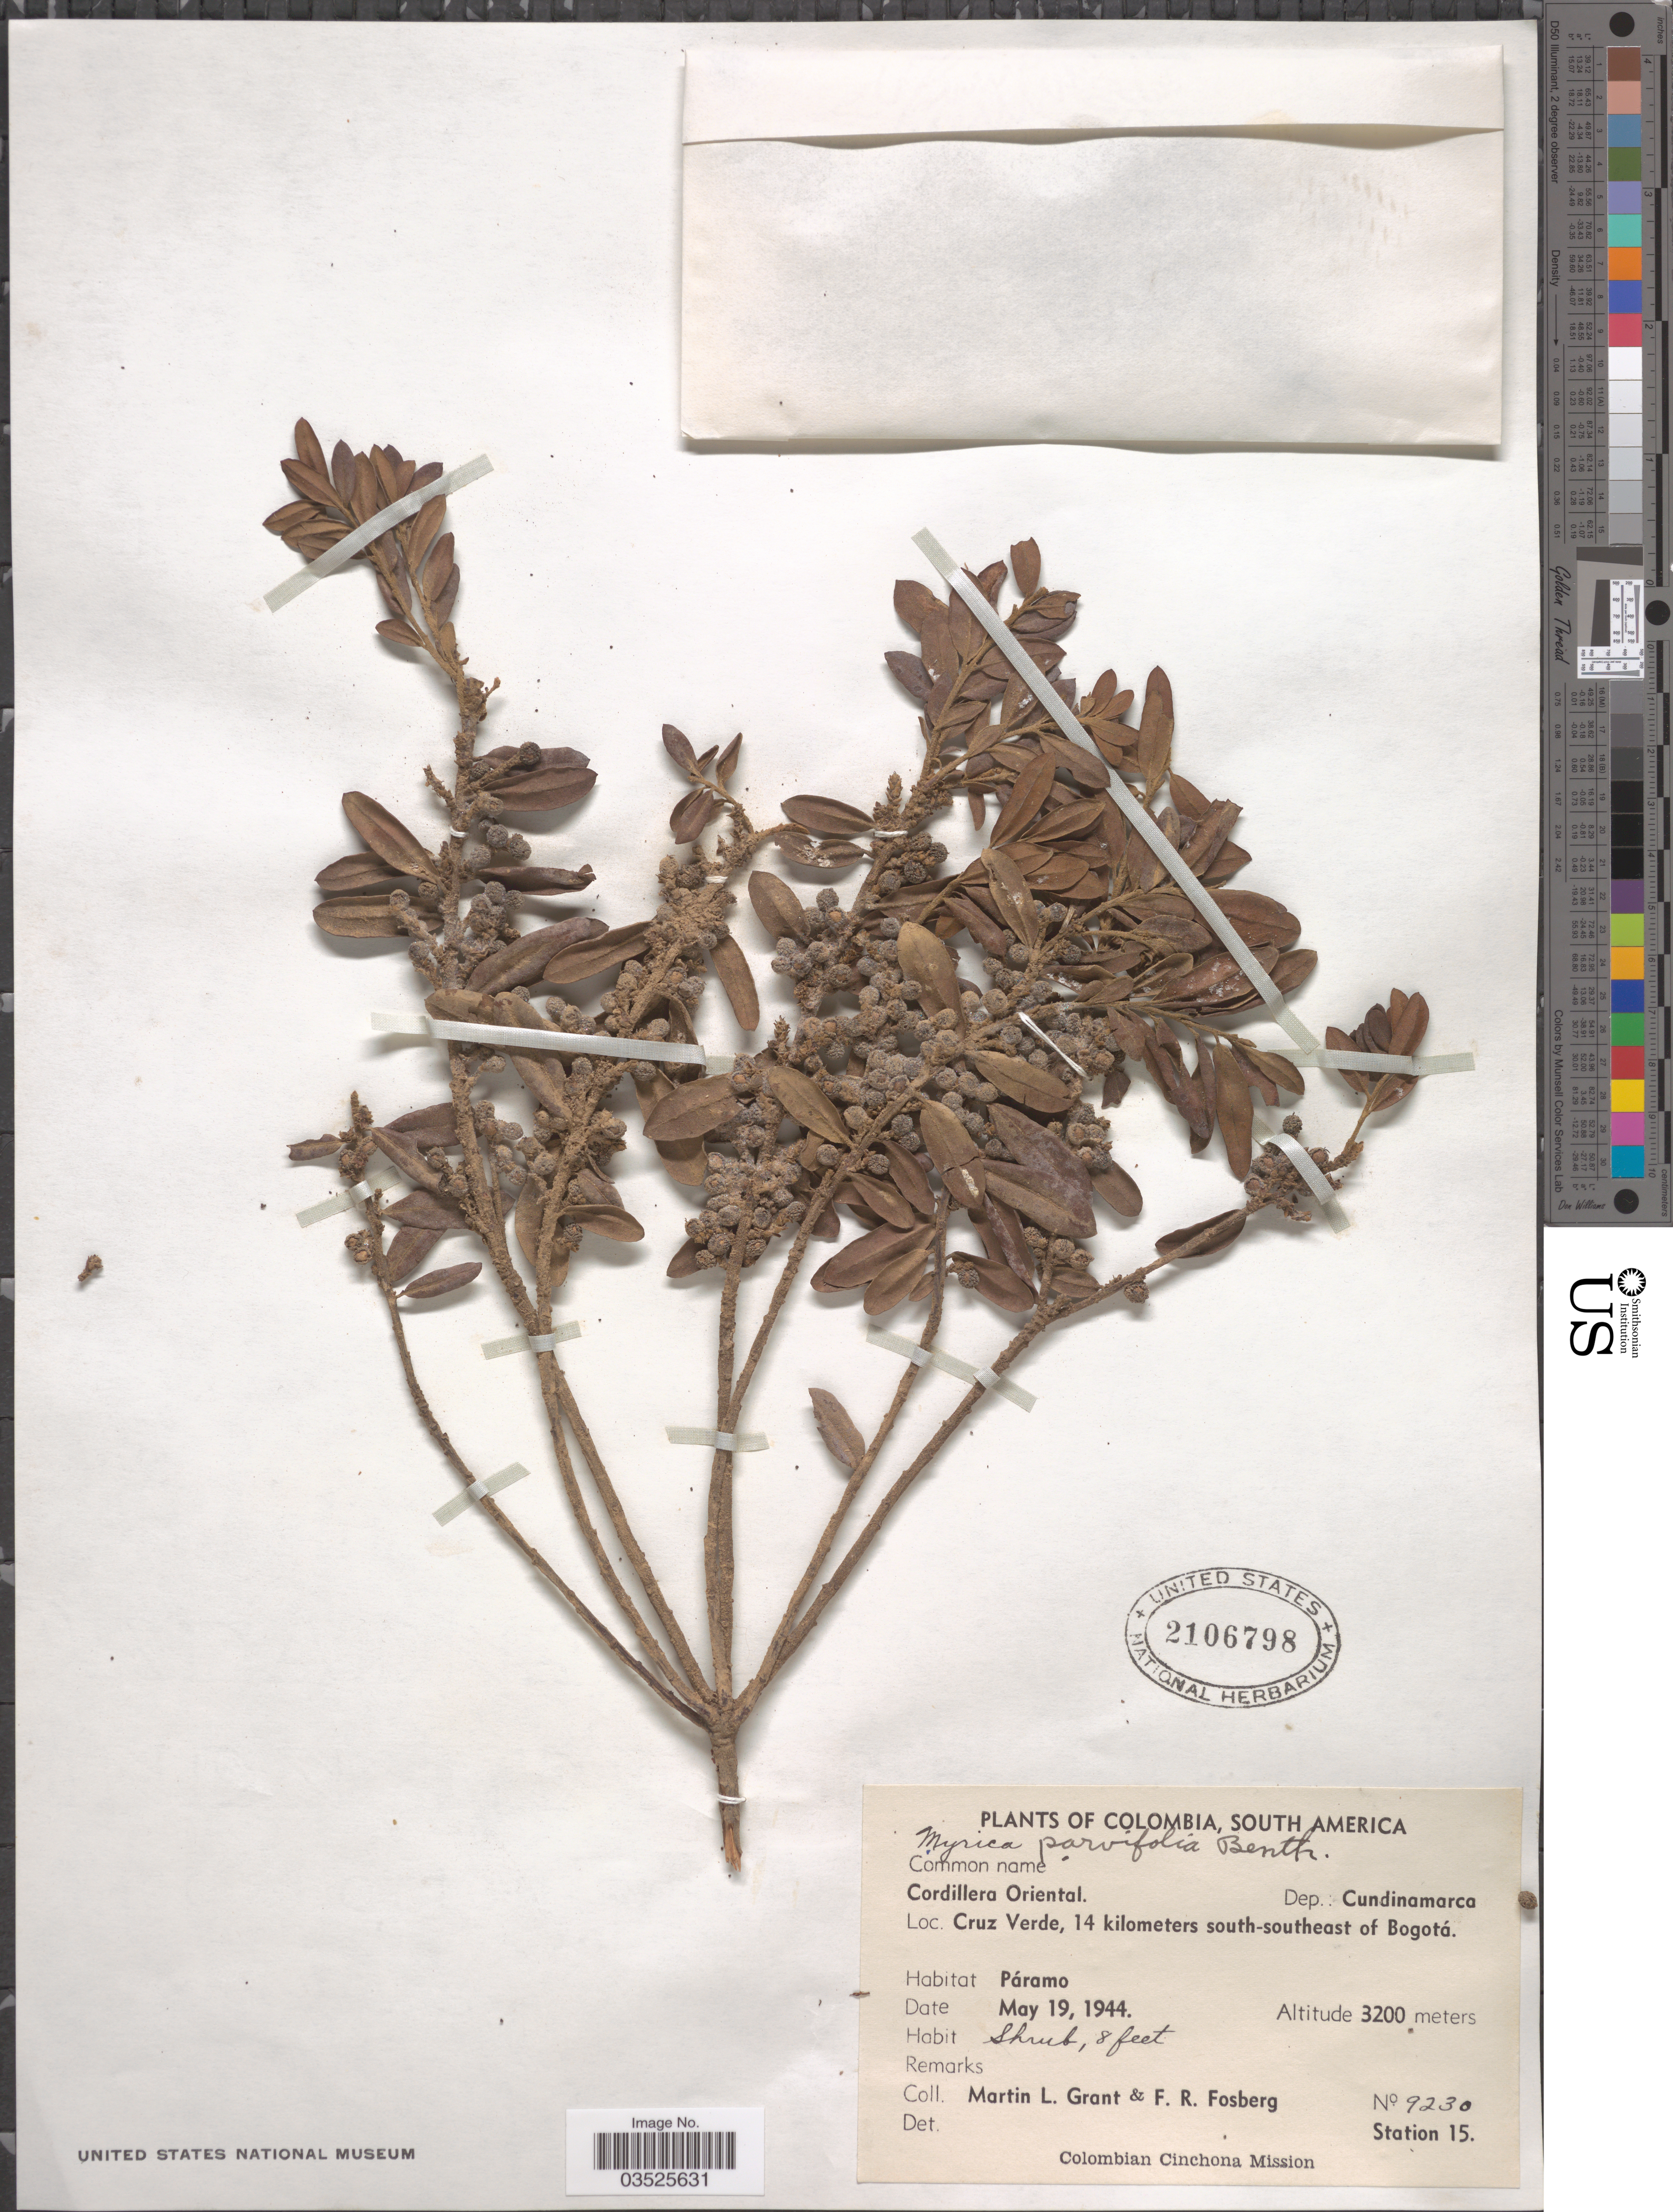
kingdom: Plantae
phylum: Tracheophyta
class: Magnoliopsida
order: Fagales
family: Myricaceae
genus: Morella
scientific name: Morella parvifolia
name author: (Benth.) Parra-Os.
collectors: M. L. Grant & F. R. Fosberg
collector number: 9230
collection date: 1944-05-19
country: Colombia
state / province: Cundinamarca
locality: Cordillera Oriental. Dep.: Cundinamarca. Cruz Verde, 14 kilometers south-southeast of Bogotá.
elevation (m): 3200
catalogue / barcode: US 2106798